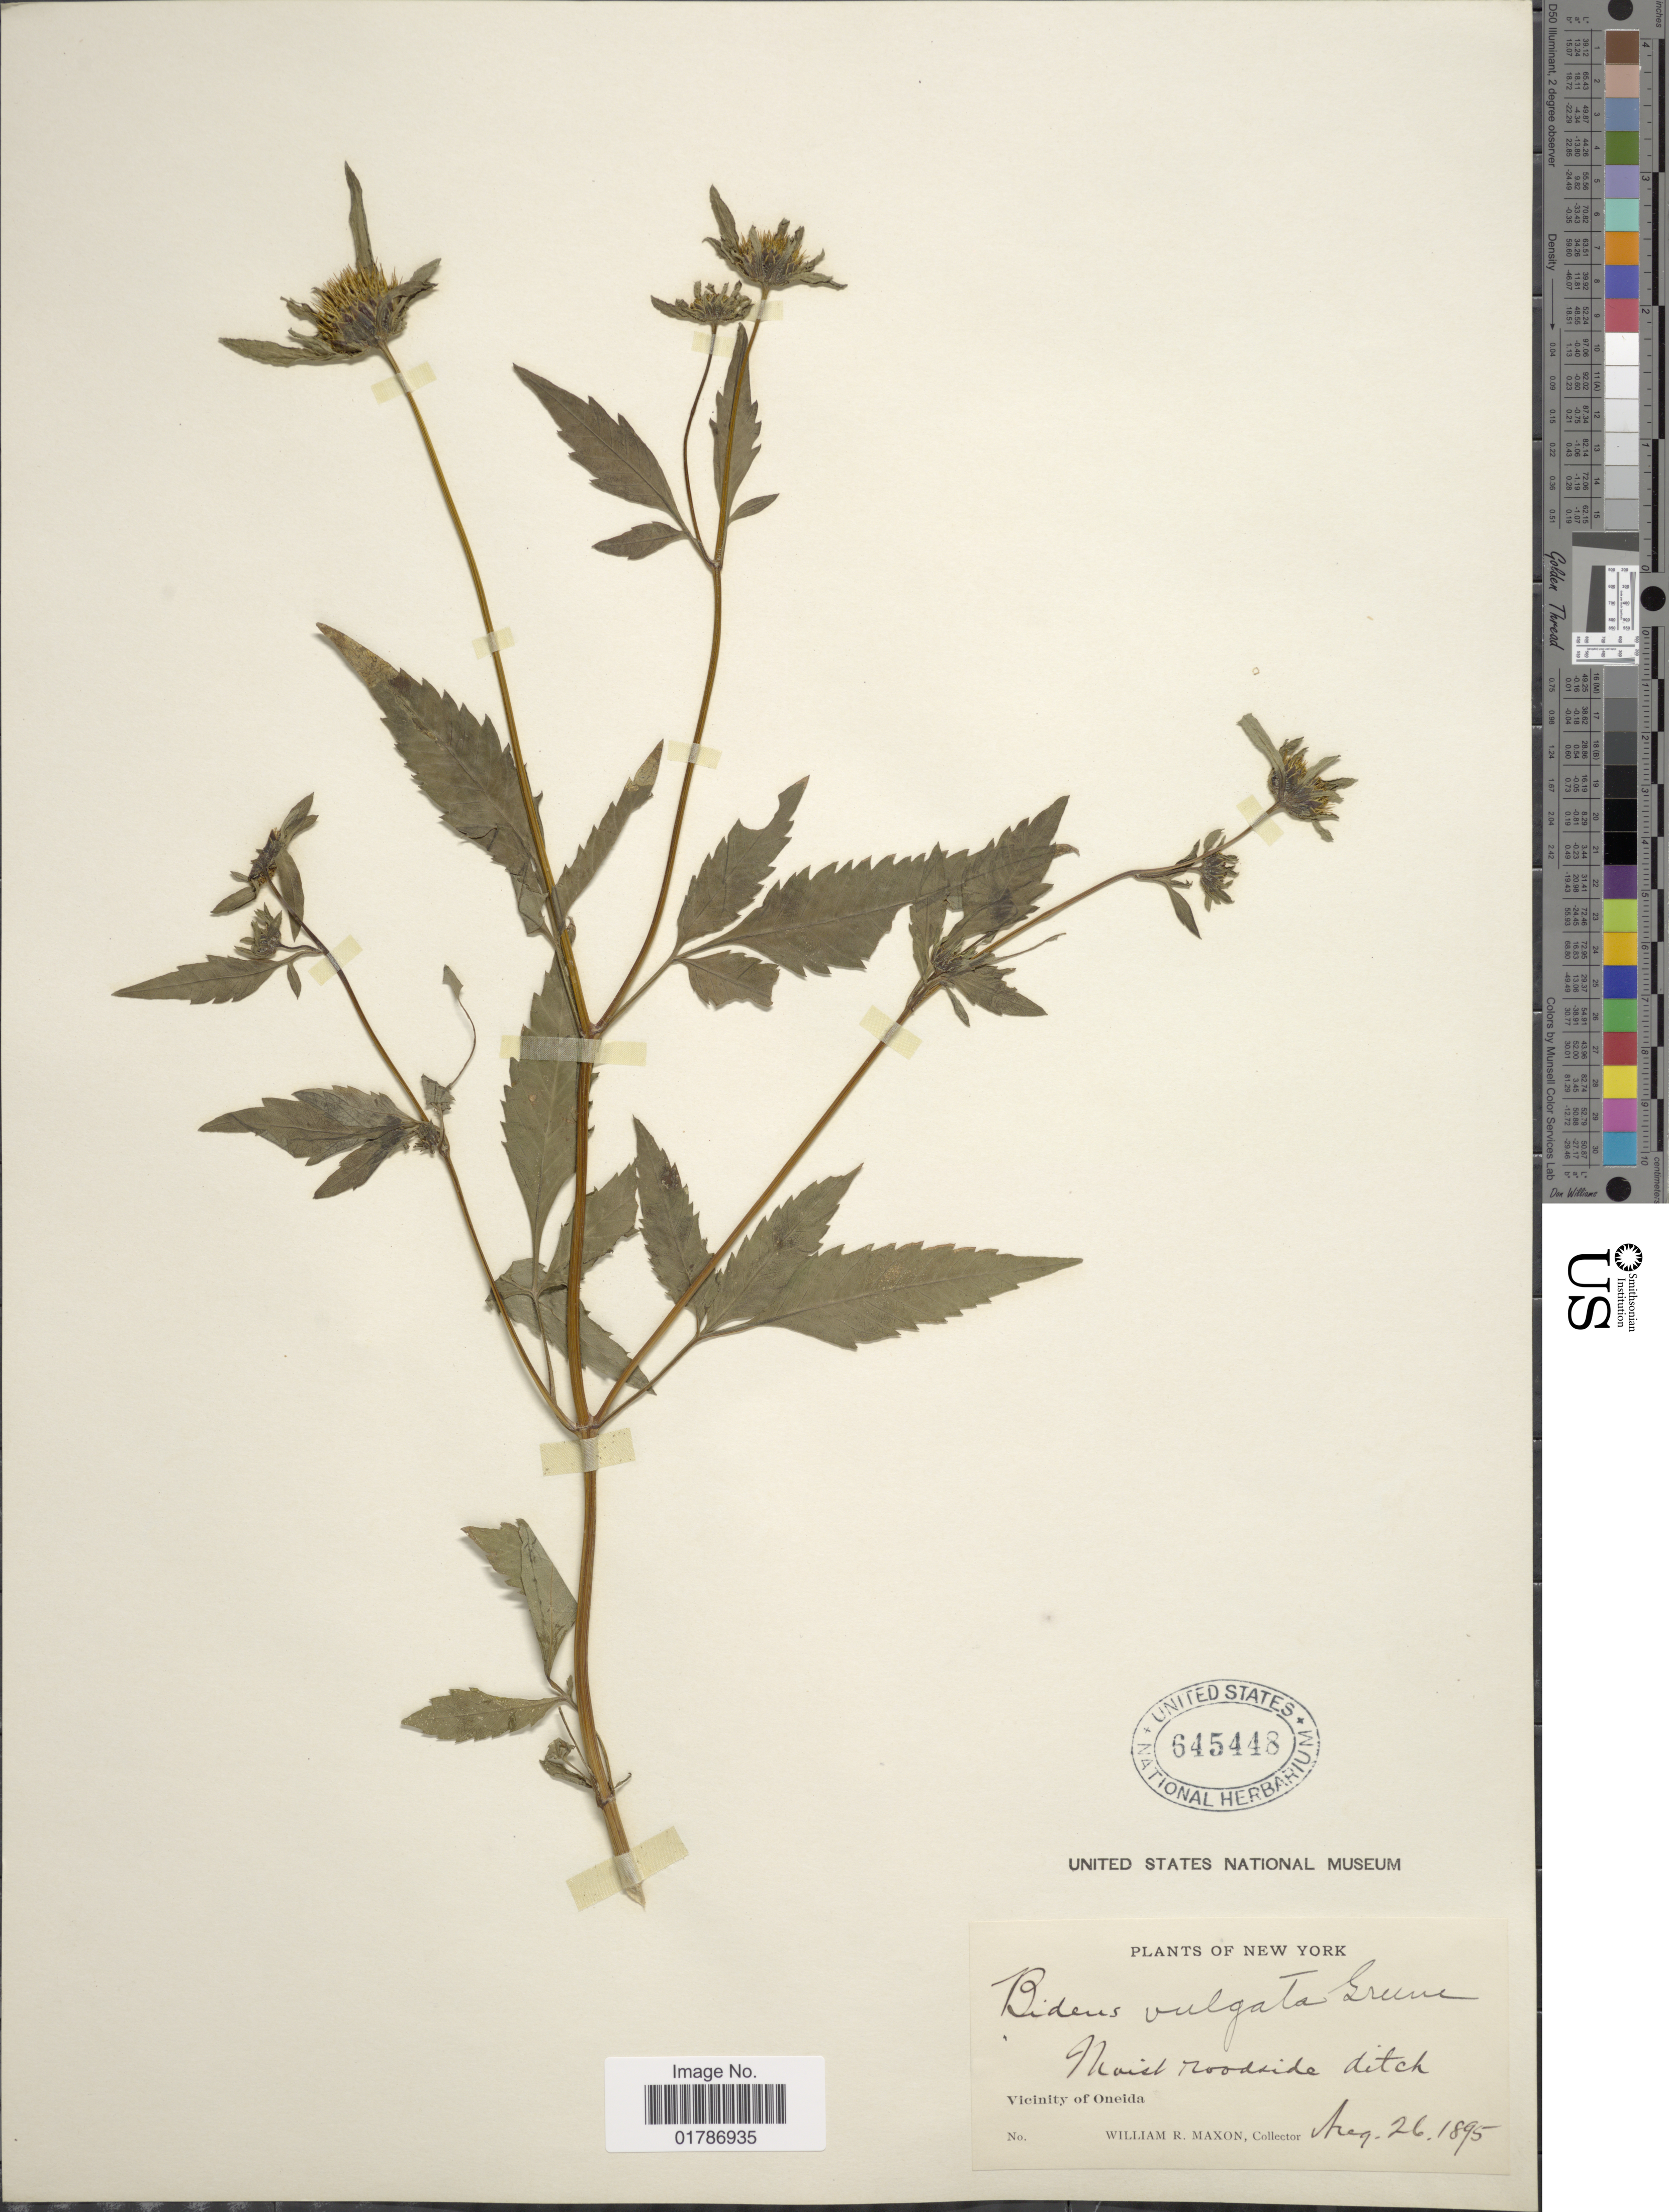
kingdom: Plantae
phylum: Tracheophyta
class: Magnoliopsida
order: Asterales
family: Asteraceae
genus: Bidens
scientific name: Bidens vulgata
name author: Greene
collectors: W. R. Maxon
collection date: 1895-08-26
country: United States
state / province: New York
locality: Moist roadside ditch, Vicinity of Oneida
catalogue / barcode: US 645448